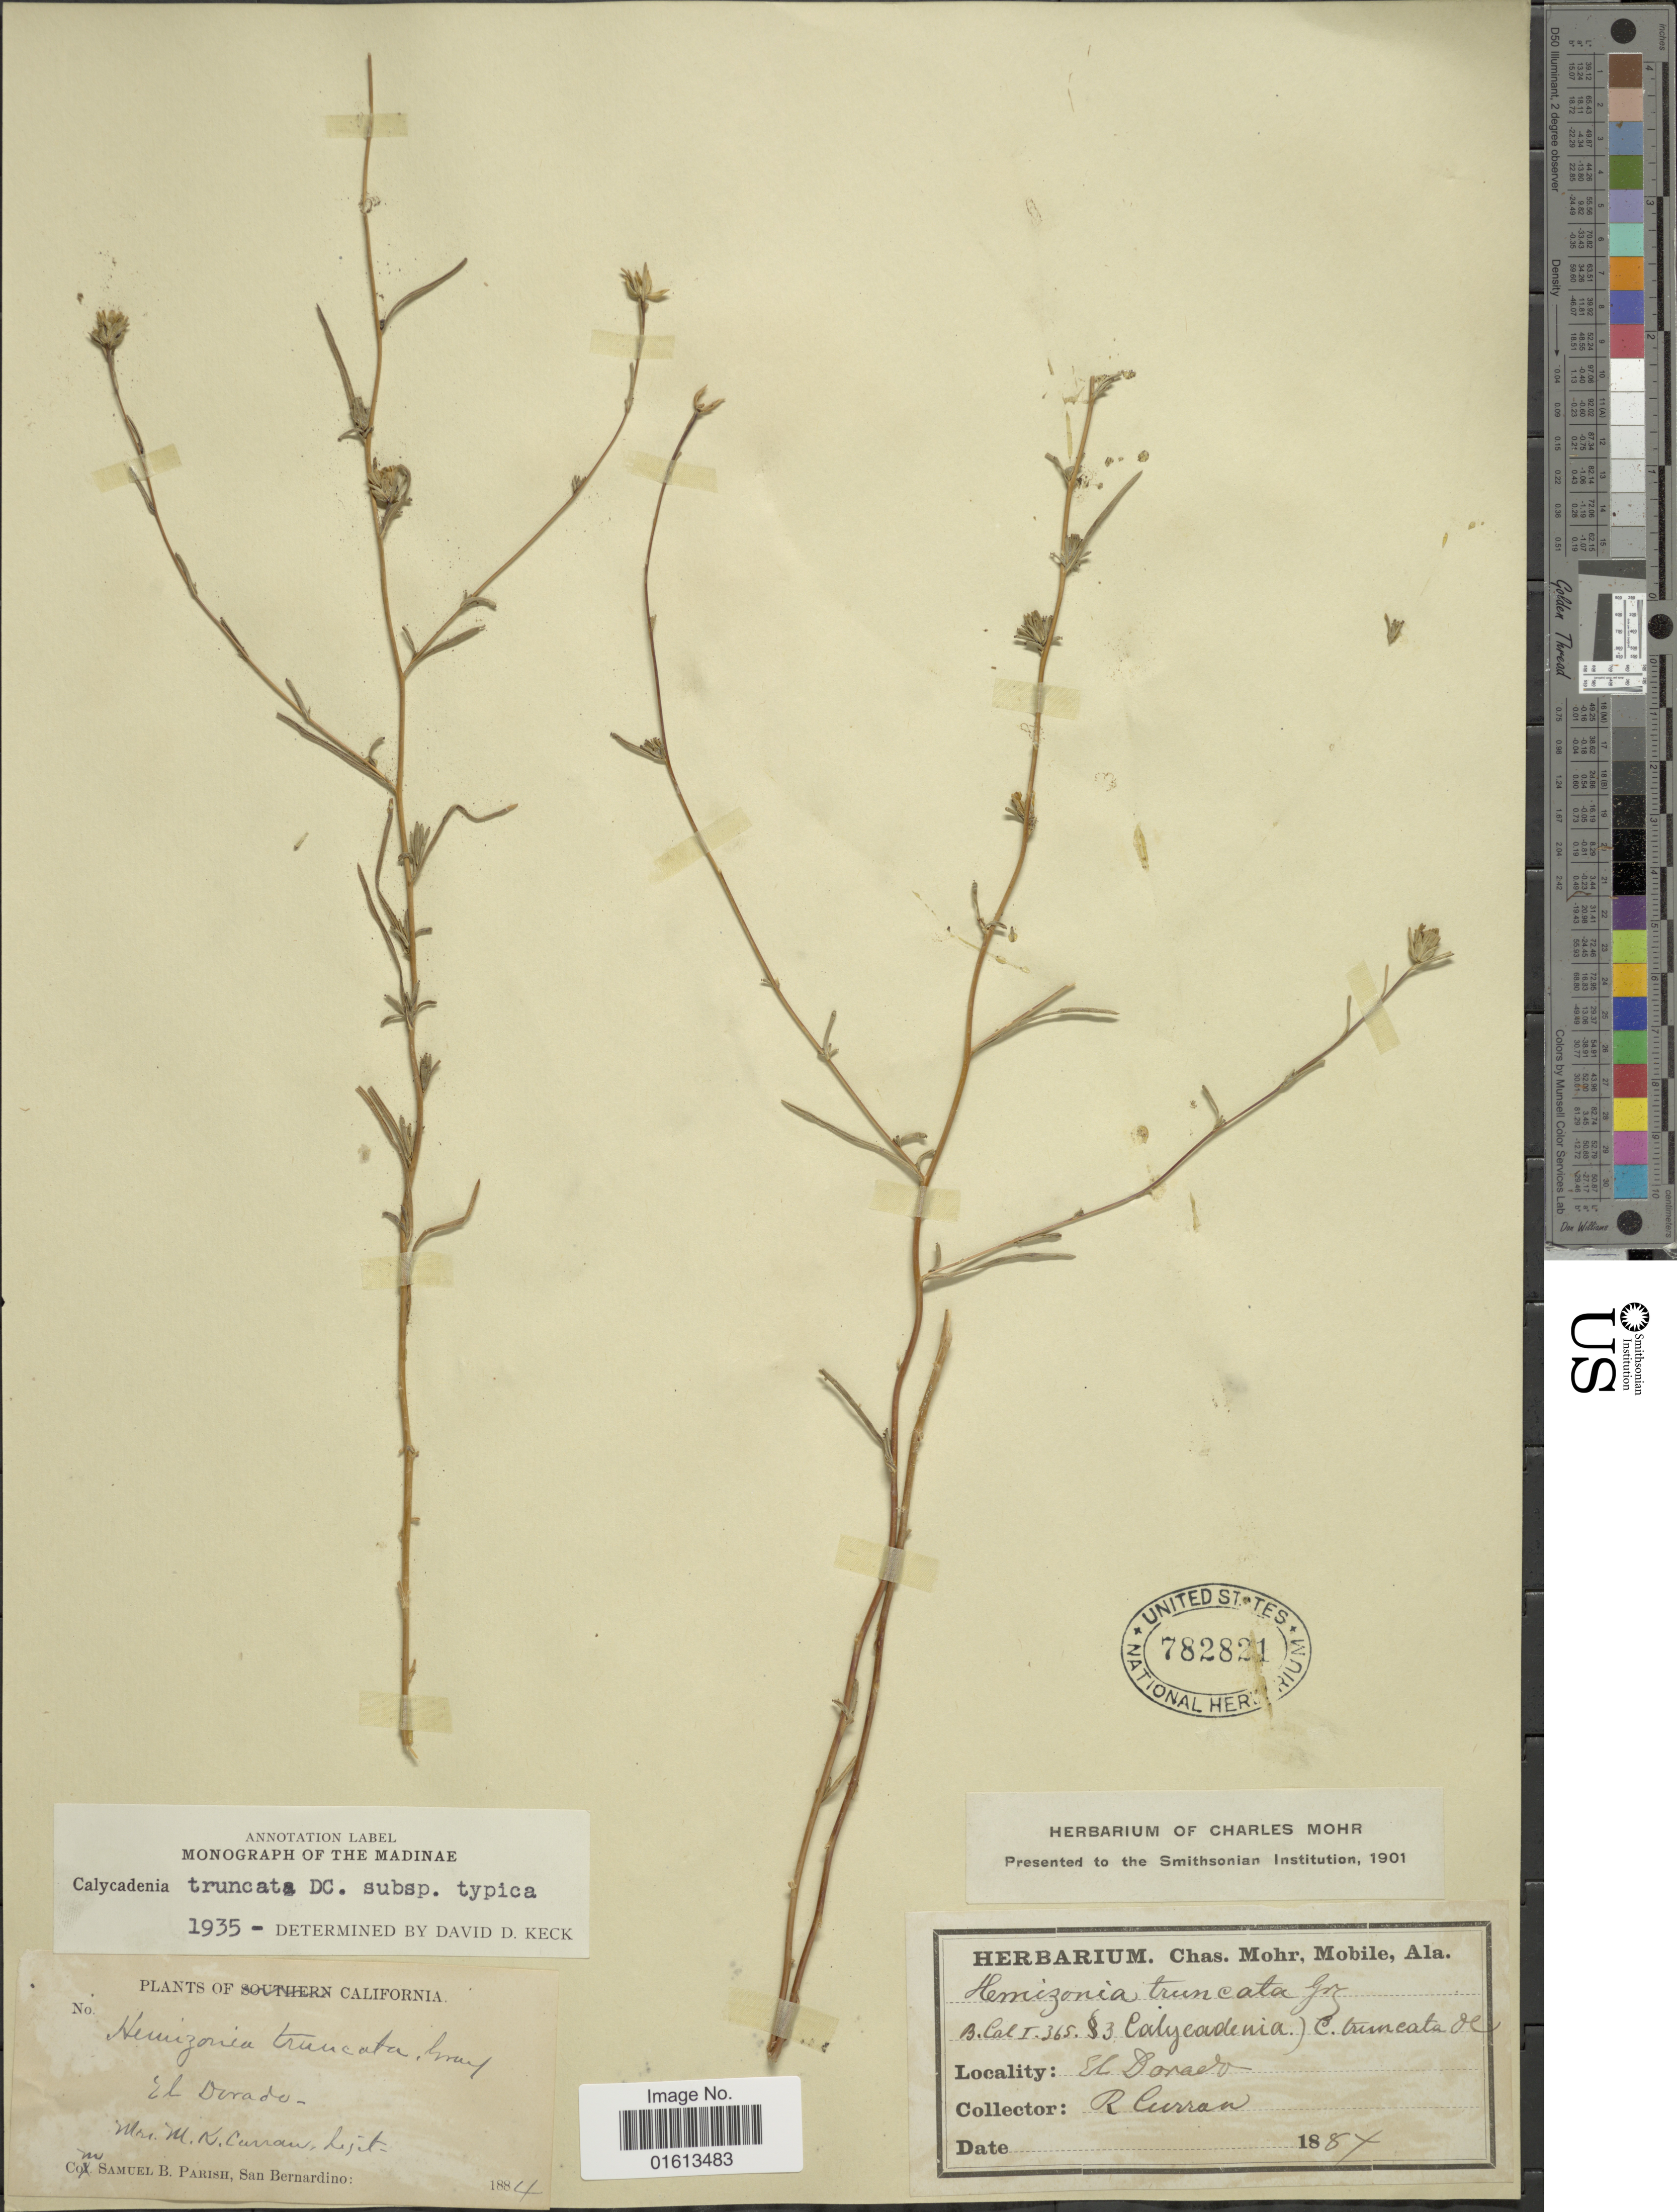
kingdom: Plantae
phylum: Tracheophyta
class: Magnoliopsida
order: Asterales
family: Asteraceae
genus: Calycadenia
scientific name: Calycadenia truncata subsp. truncata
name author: DC.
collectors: M. K. Curran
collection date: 1884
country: United States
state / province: California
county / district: El Dorado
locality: El Dorado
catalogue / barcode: US 782821